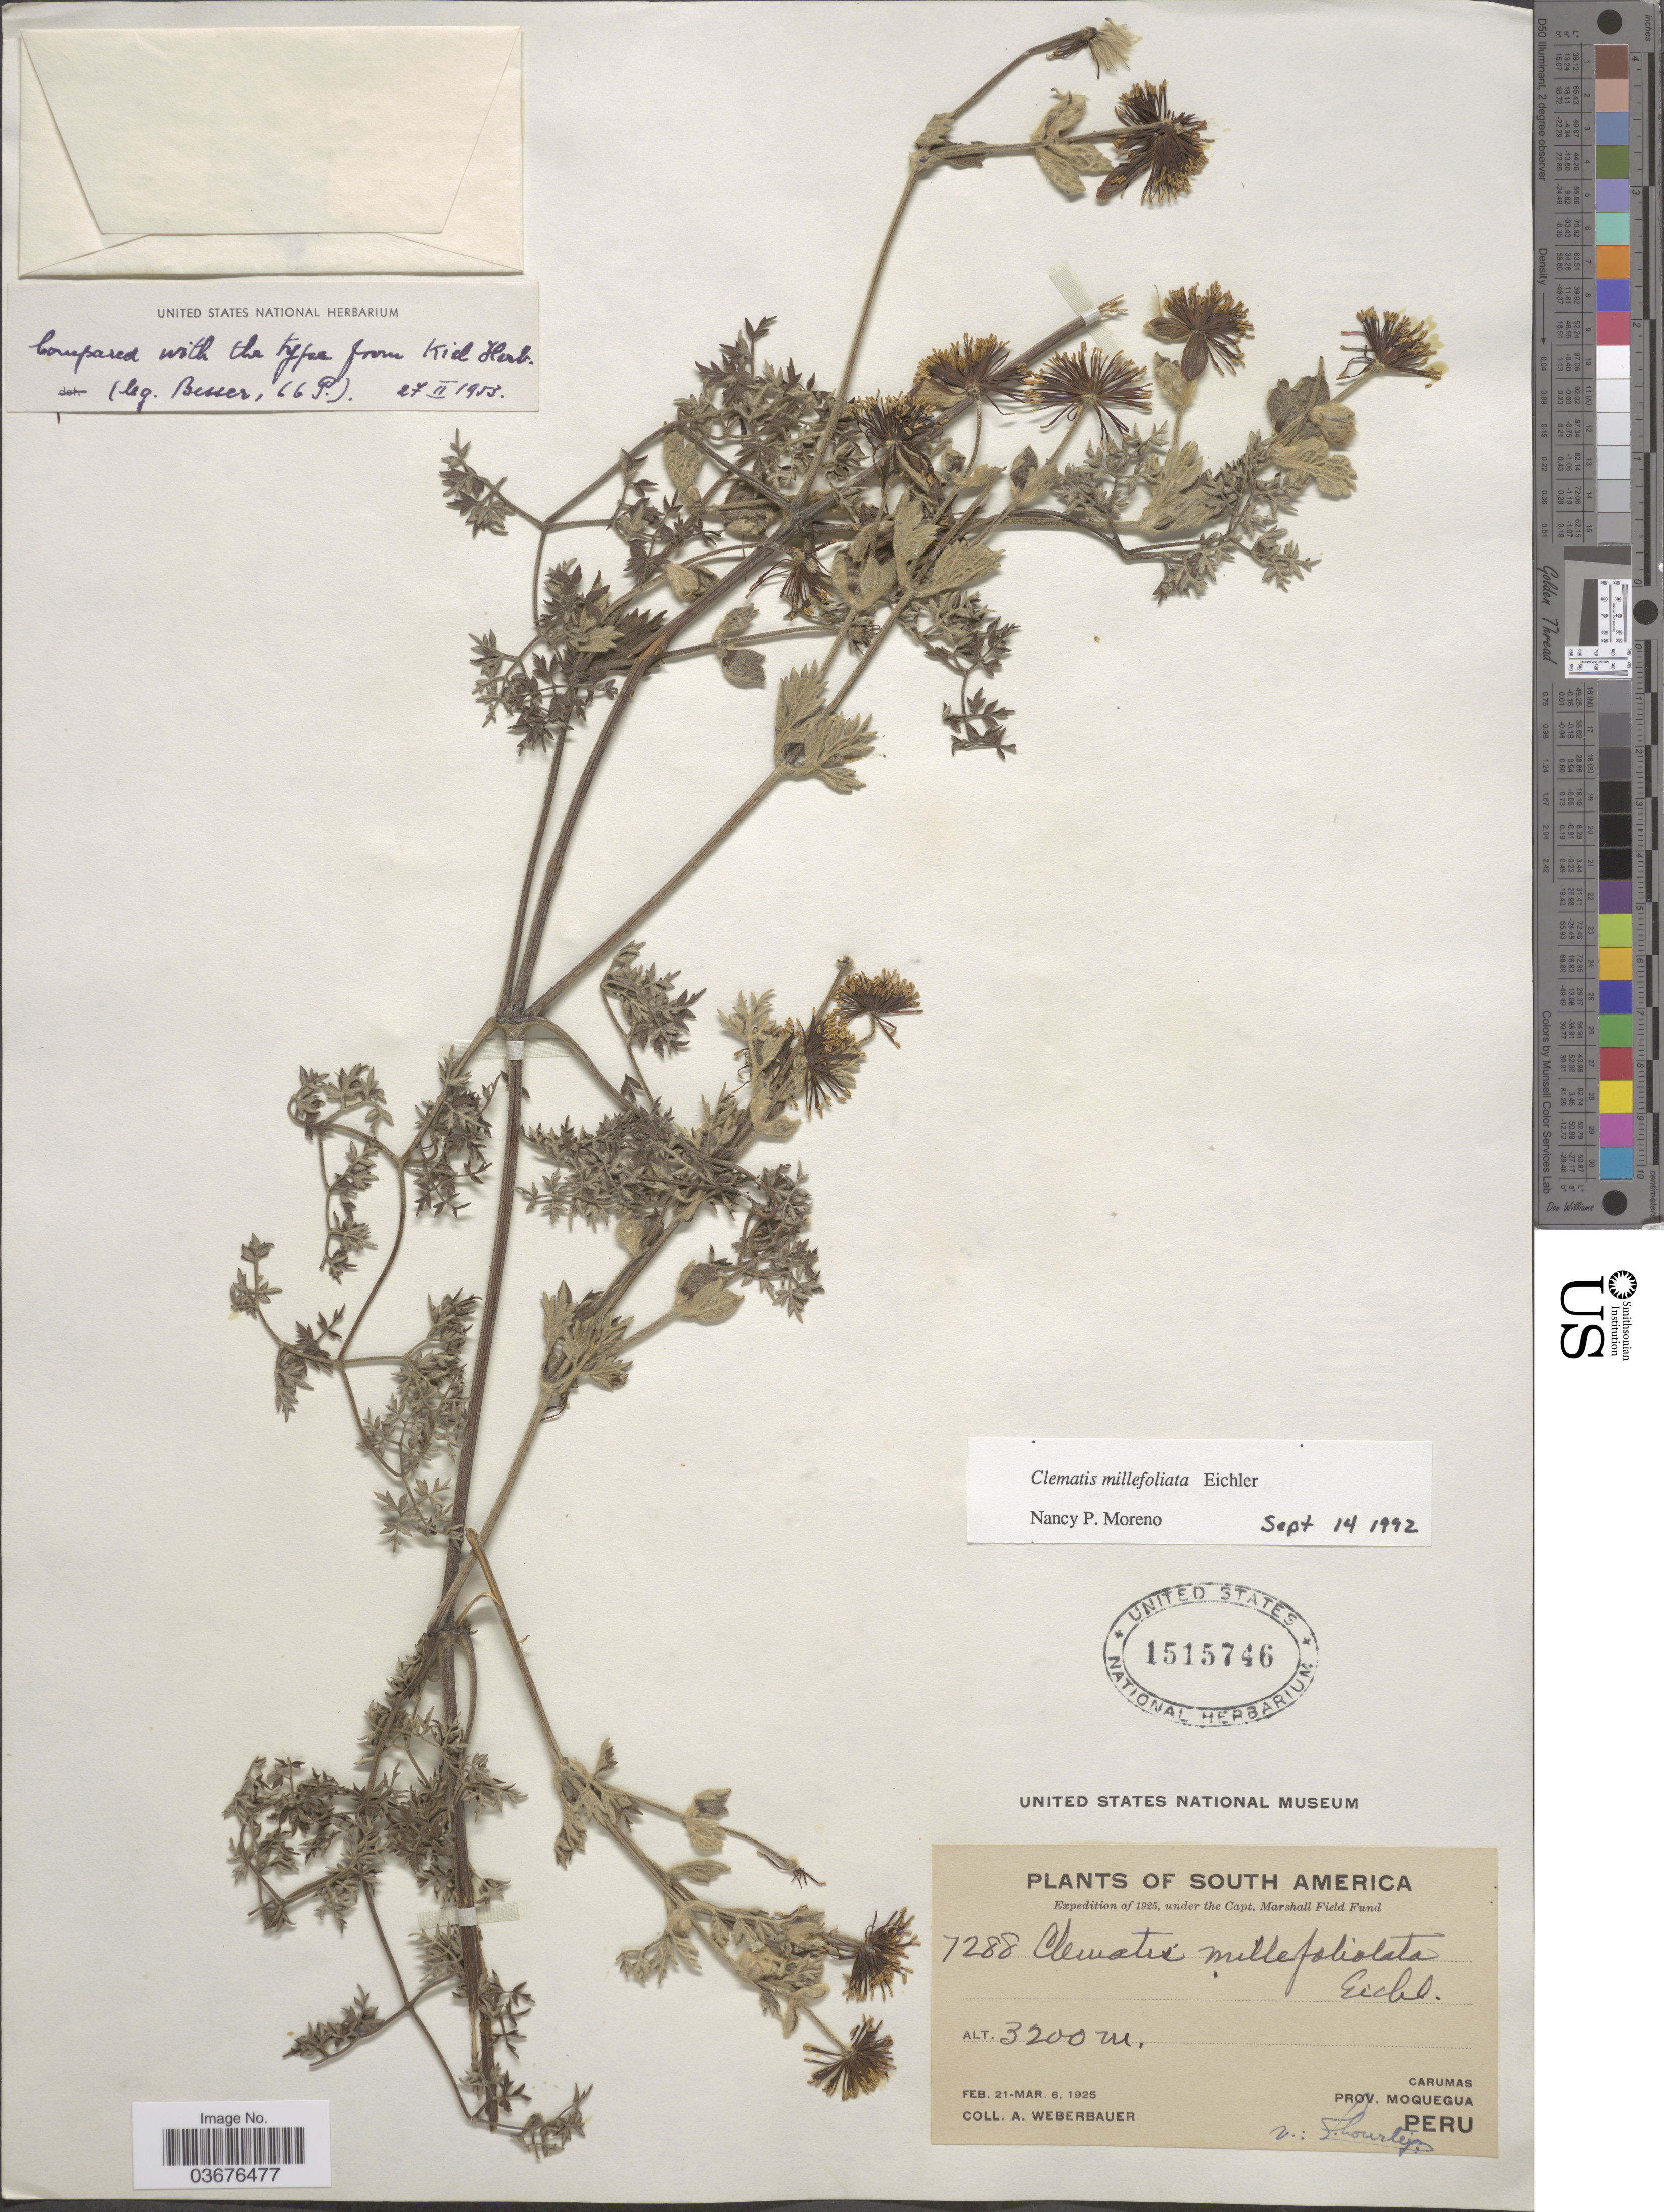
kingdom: Plantae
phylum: Tracheophyta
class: Magnoliopsida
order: Ranunculales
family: Ranunculaceae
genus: Clematis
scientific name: Clematis millefoliata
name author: Eichler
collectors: A. Weberbauer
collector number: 7288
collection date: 1925-02-21/1925-03-06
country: Peru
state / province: Moquegua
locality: Carumas.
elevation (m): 3200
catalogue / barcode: US 1515746